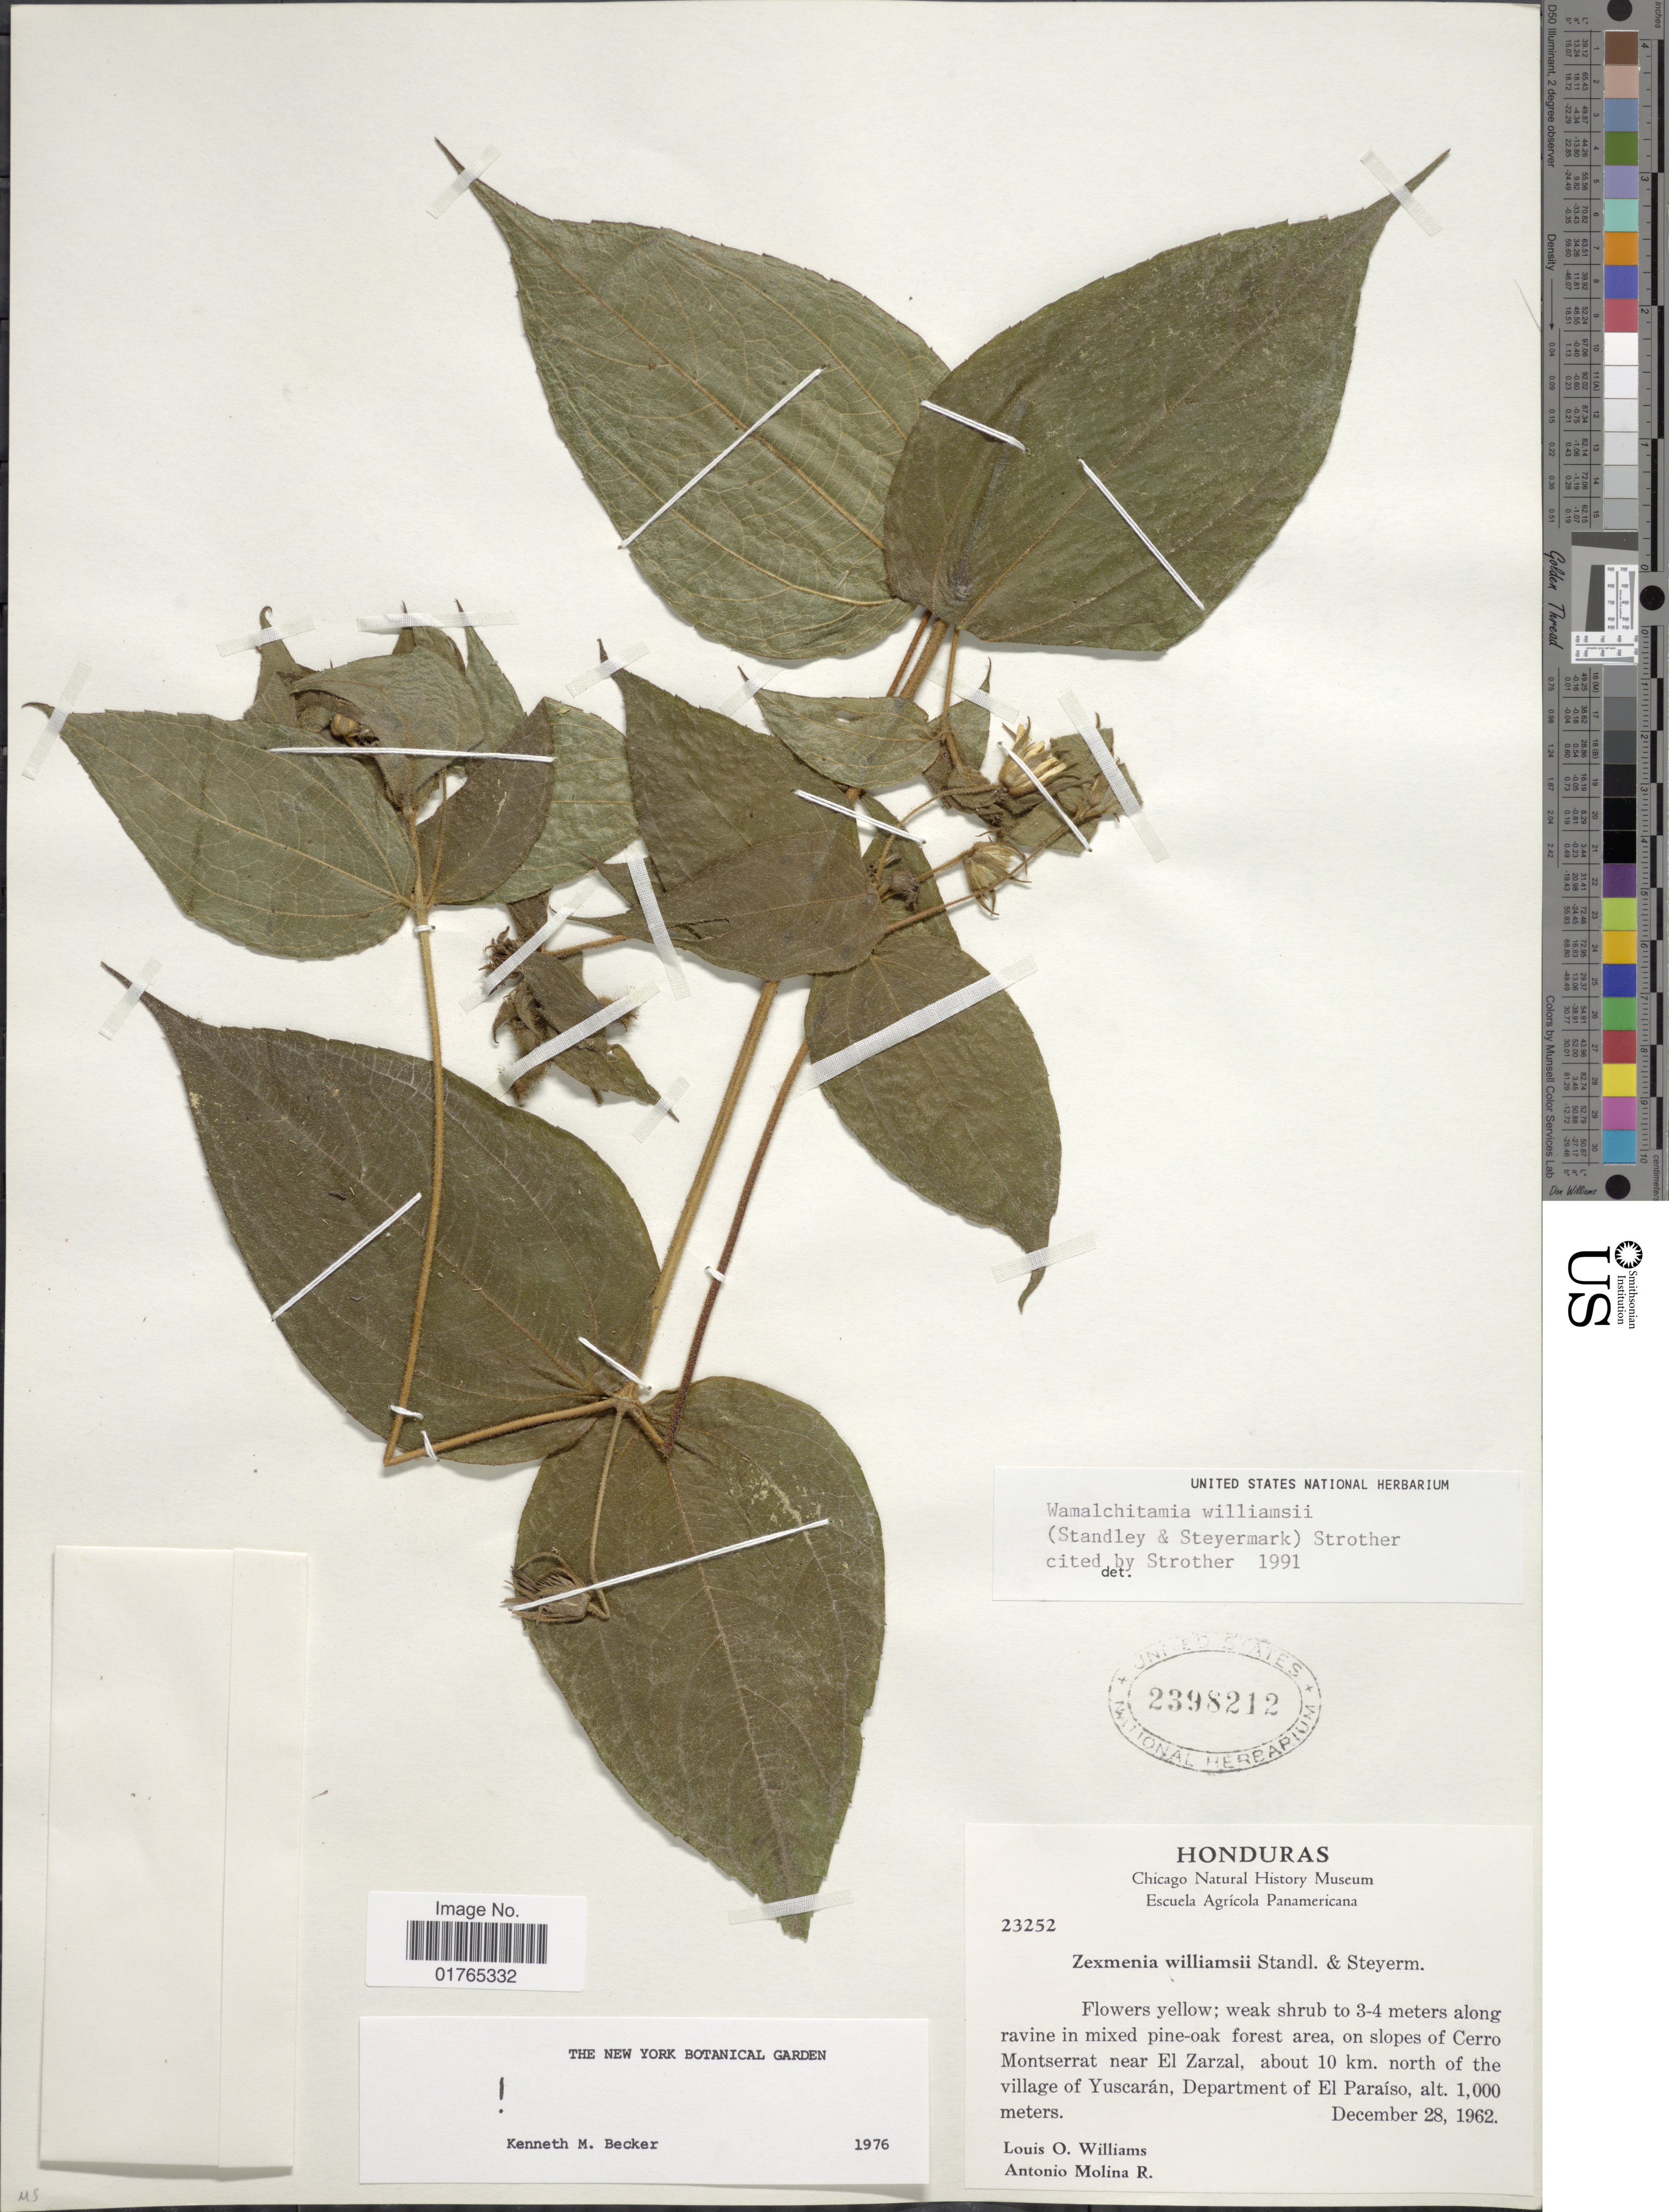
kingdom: Plantae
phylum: Tracheophyta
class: Magnoliopsida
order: Asterales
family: Asteraceae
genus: Wamalchitamia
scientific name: Wamalchitamia williamsii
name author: (Standl. & Steyerm.) Strother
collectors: L. O. Williams & A. Molina R.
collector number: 23252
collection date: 1962-12-28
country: Honduras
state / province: El Paraíso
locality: Alonh ravine in mxed pine-oak forest area, on slopes of Cerro Montserrat near El Zarzal, about 10 km. north of the village of Yuscarán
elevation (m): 1000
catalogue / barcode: US 2398212